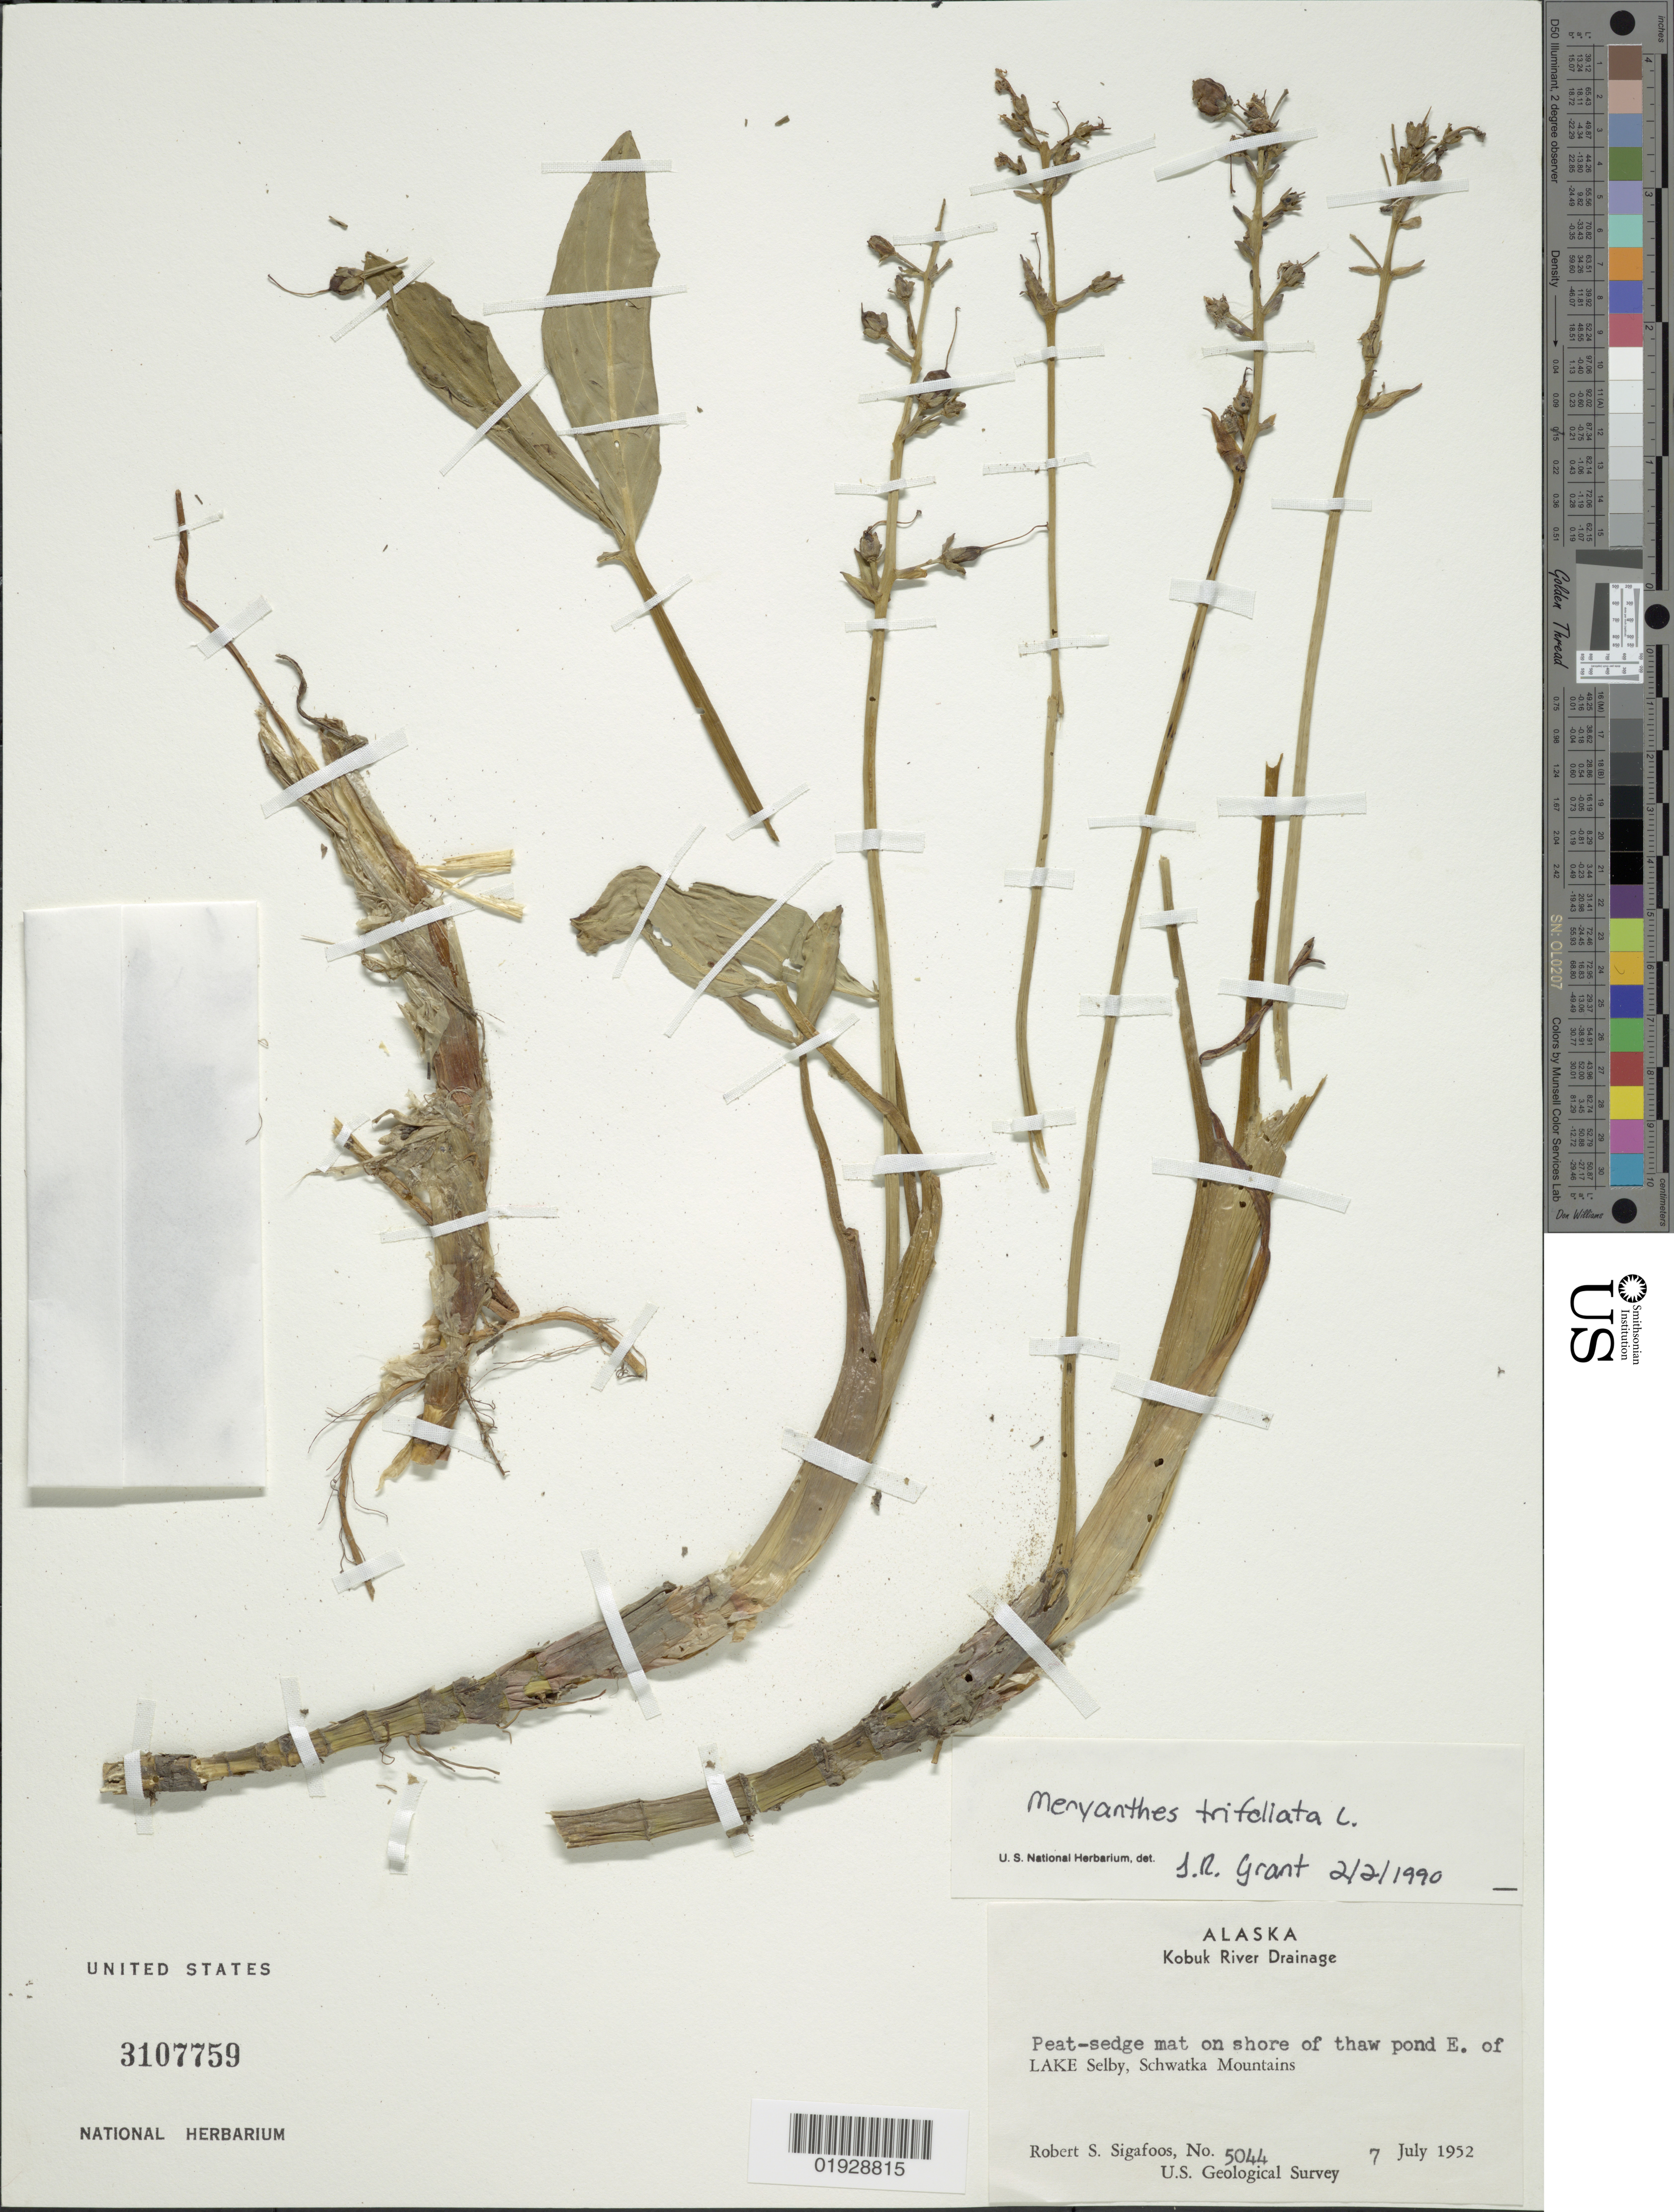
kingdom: Plantae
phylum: Tracheophyta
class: Magnoliopsida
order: Asterales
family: Menyanthaceae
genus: Menyanthes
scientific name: Menyanthes trifoliata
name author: L.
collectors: R. Sigafoos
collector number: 5044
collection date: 1952-07-07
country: United States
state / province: Alaska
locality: Kobuk River Drainage, Peat-sedge mat on shore of the thaw pond E. of Lake Selby, Schwatka Mountains.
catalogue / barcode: US 3107759